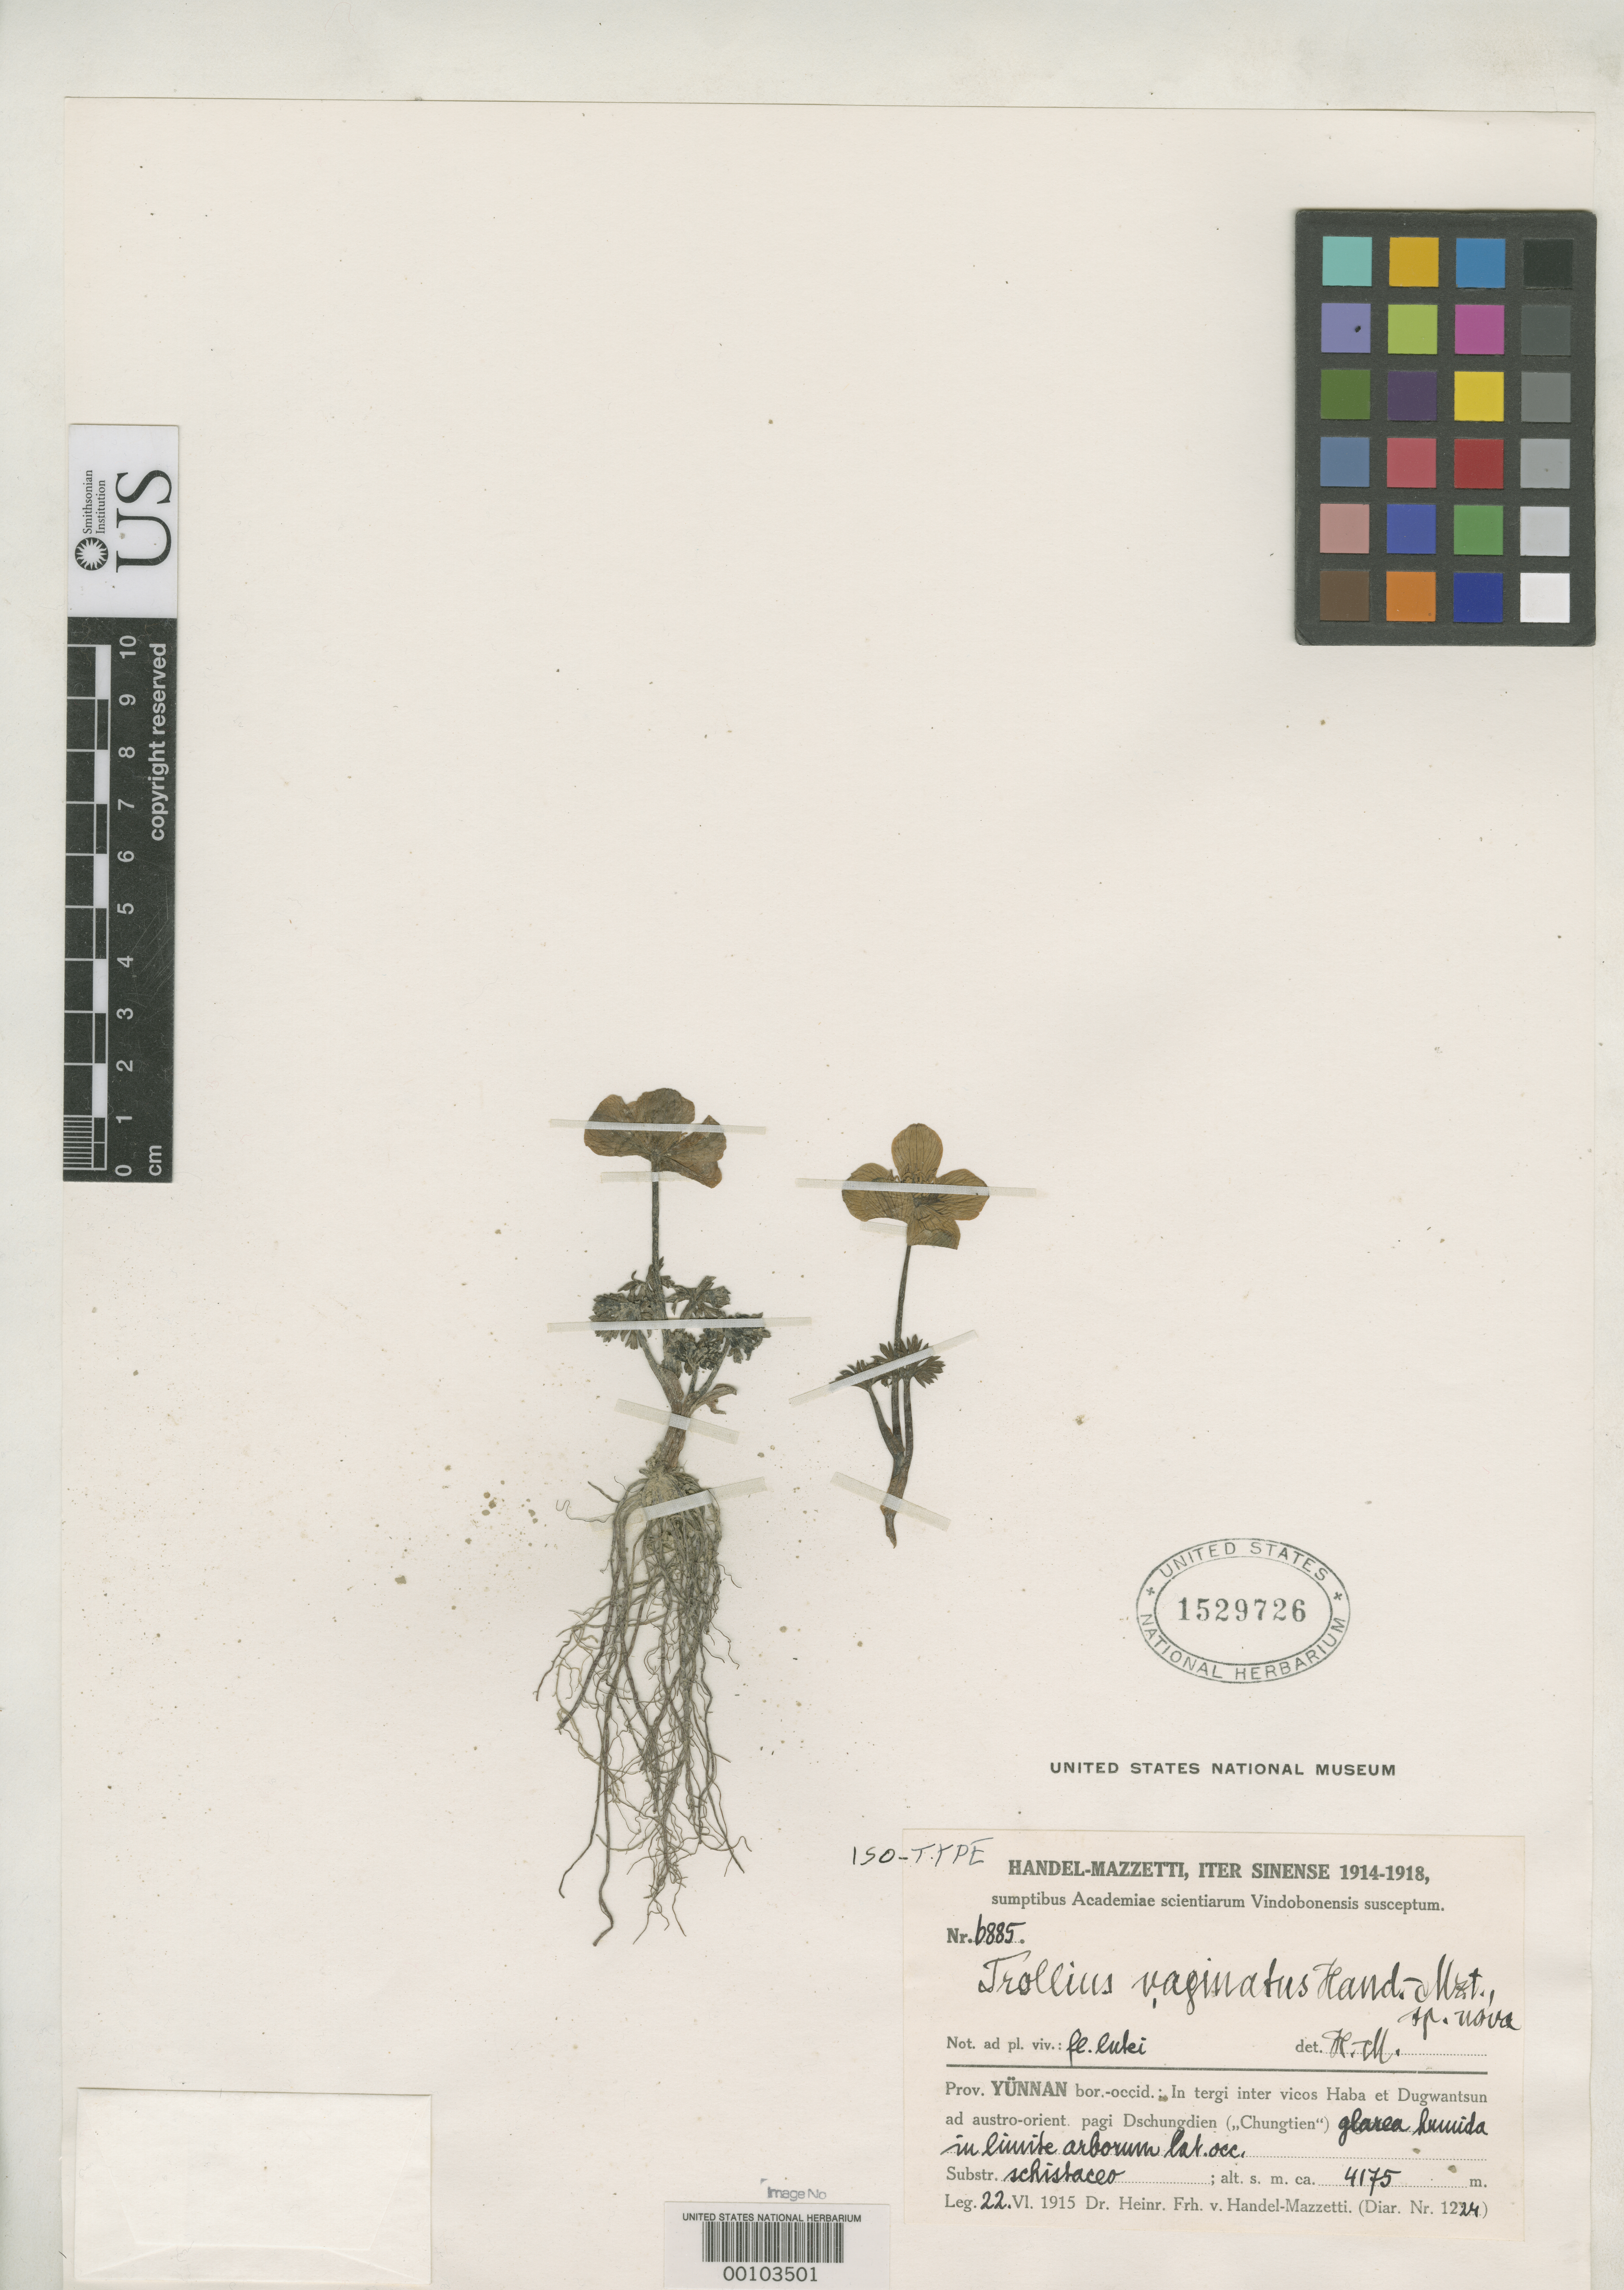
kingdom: Plantae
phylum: Tracheophyta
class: Magnoliopsida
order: Ranunculales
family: Ranunculaceae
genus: Trollius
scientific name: Trollius vaginatus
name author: Hand.-Mazz.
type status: Isotype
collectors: H. Handel-Mazzetti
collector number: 6885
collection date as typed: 22 Jun 1915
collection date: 1915-06-22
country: China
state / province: Yunnan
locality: Chungtien.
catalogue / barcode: US 1529726